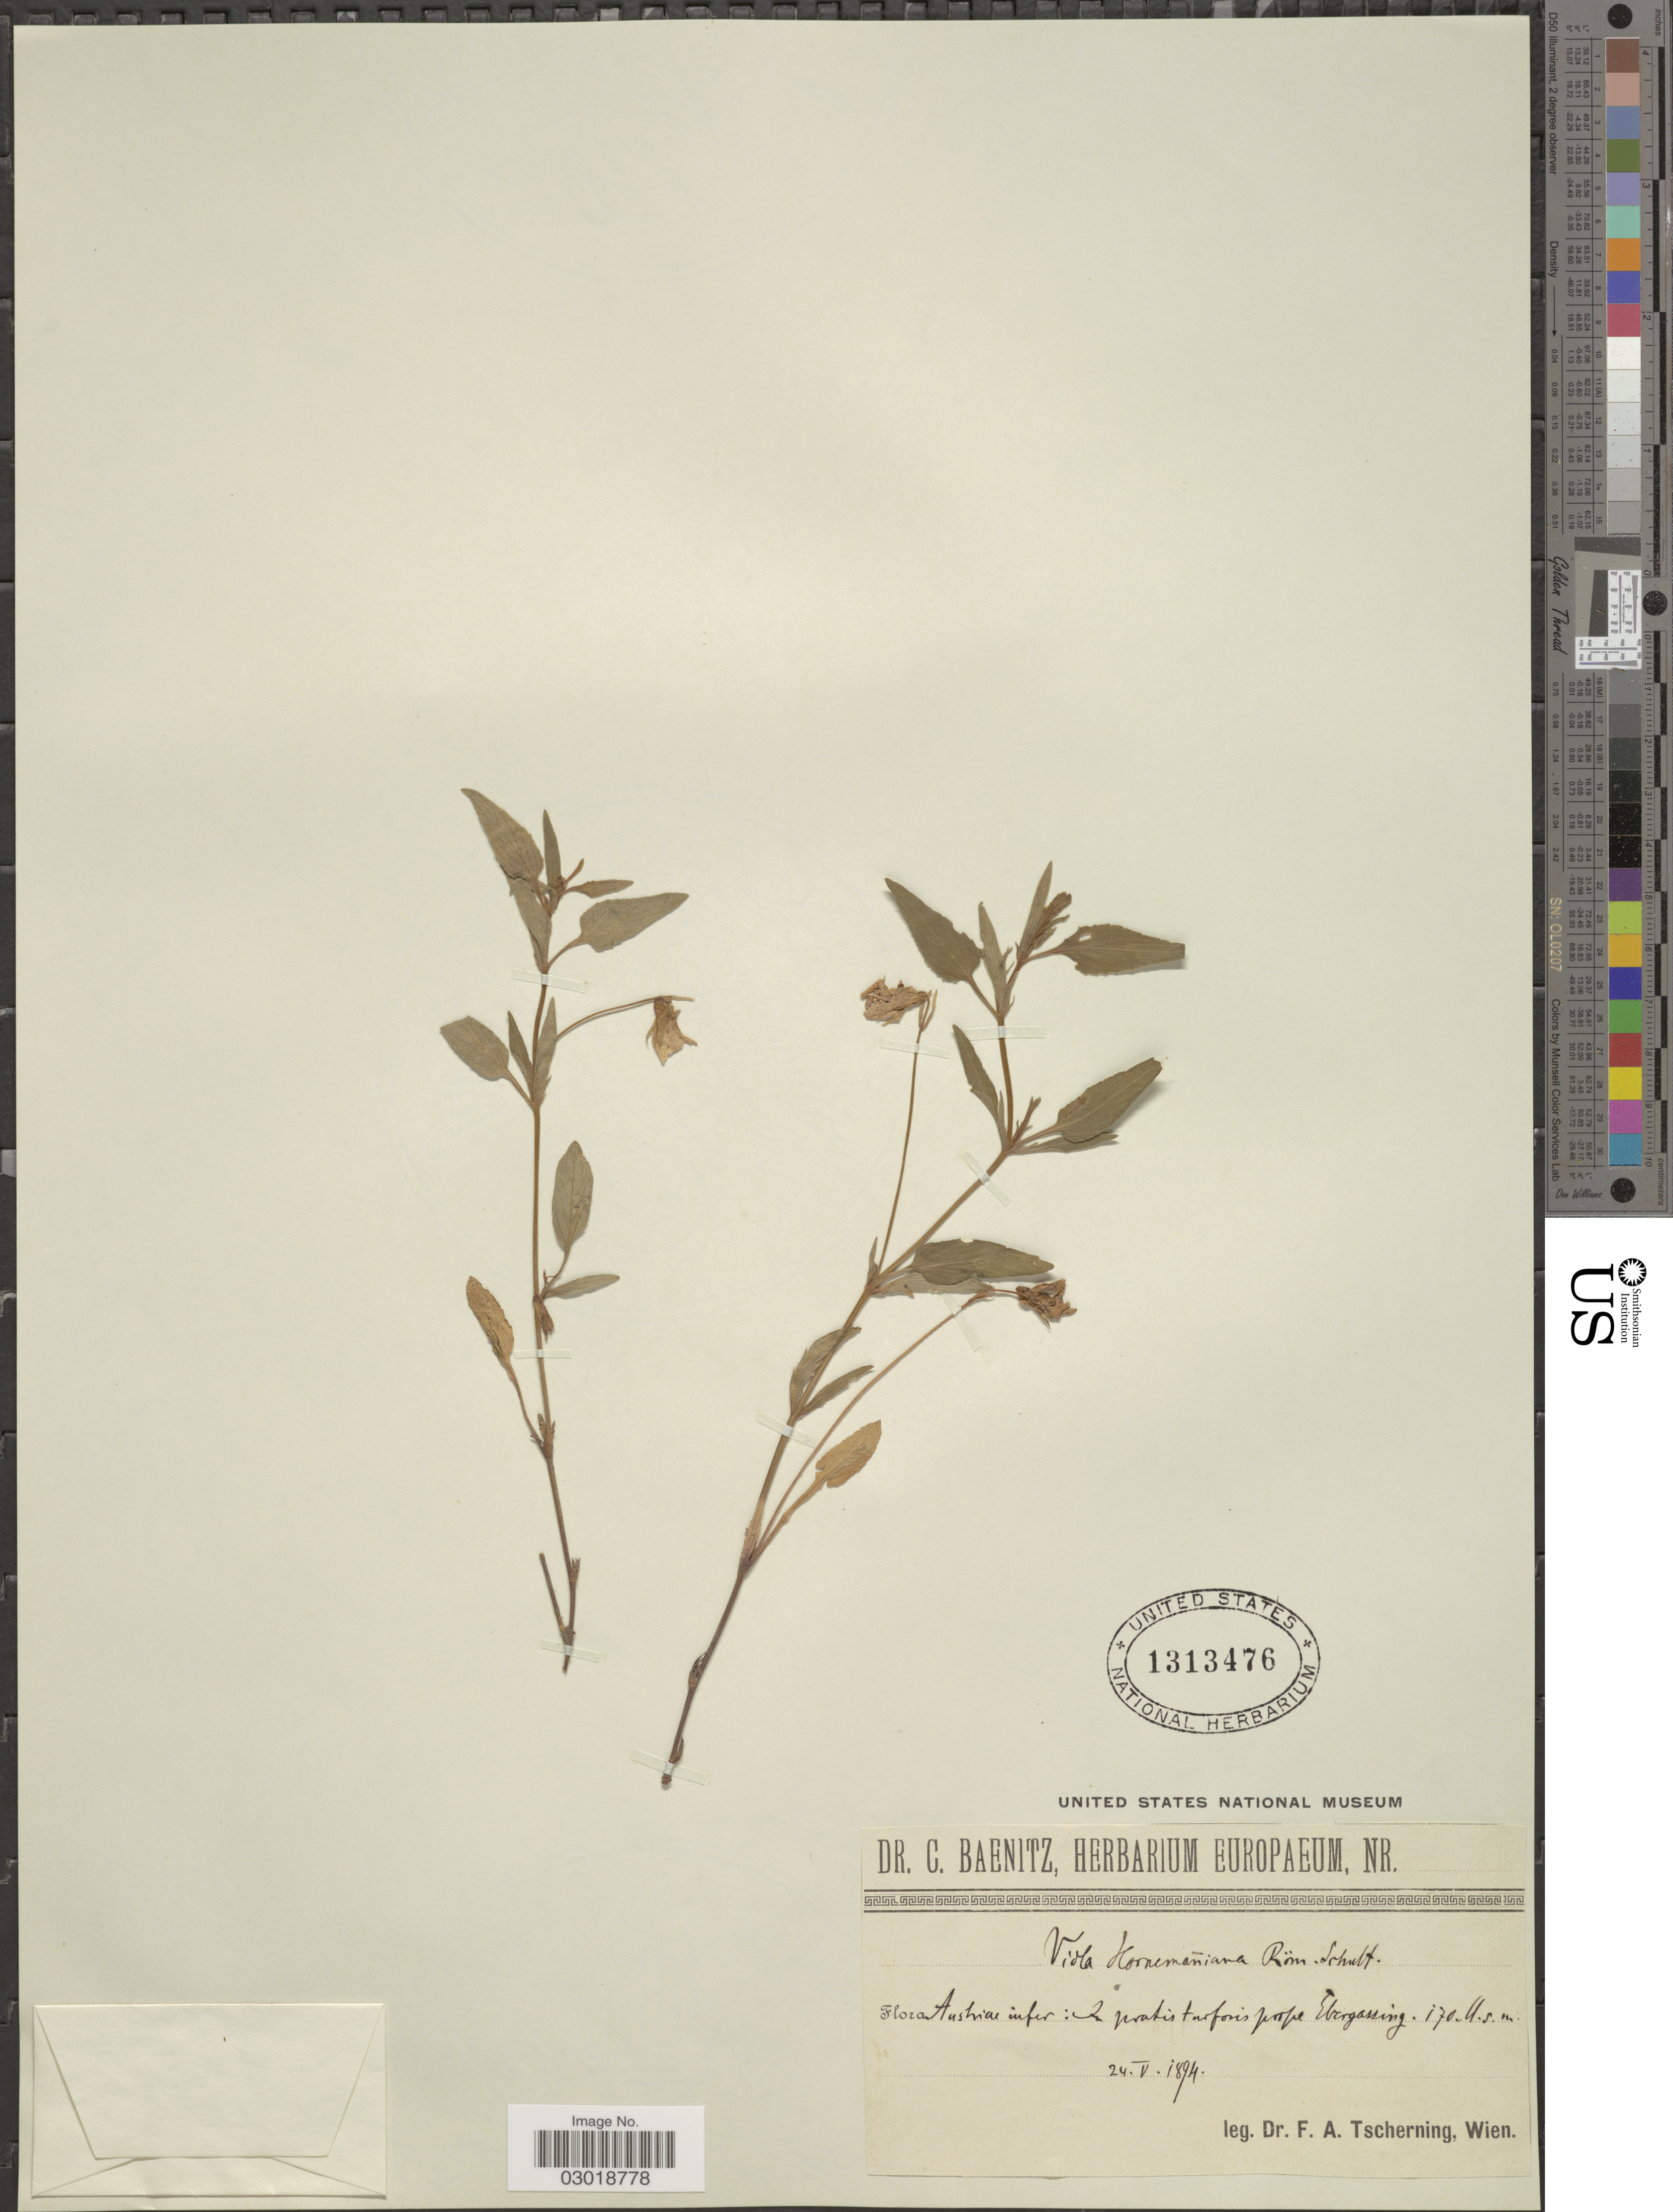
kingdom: Plantae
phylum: Tracheophyta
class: Magnoliopsida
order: Malpighiales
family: Violaceae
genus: Viola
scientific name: Viola hornemanniana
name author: Roem. & Schult.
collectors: F. A. Tscherning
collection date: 1894-05-24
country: Austria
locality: In pratis turfois prope Ebergassing.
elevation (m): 170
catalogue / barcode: US 1313476